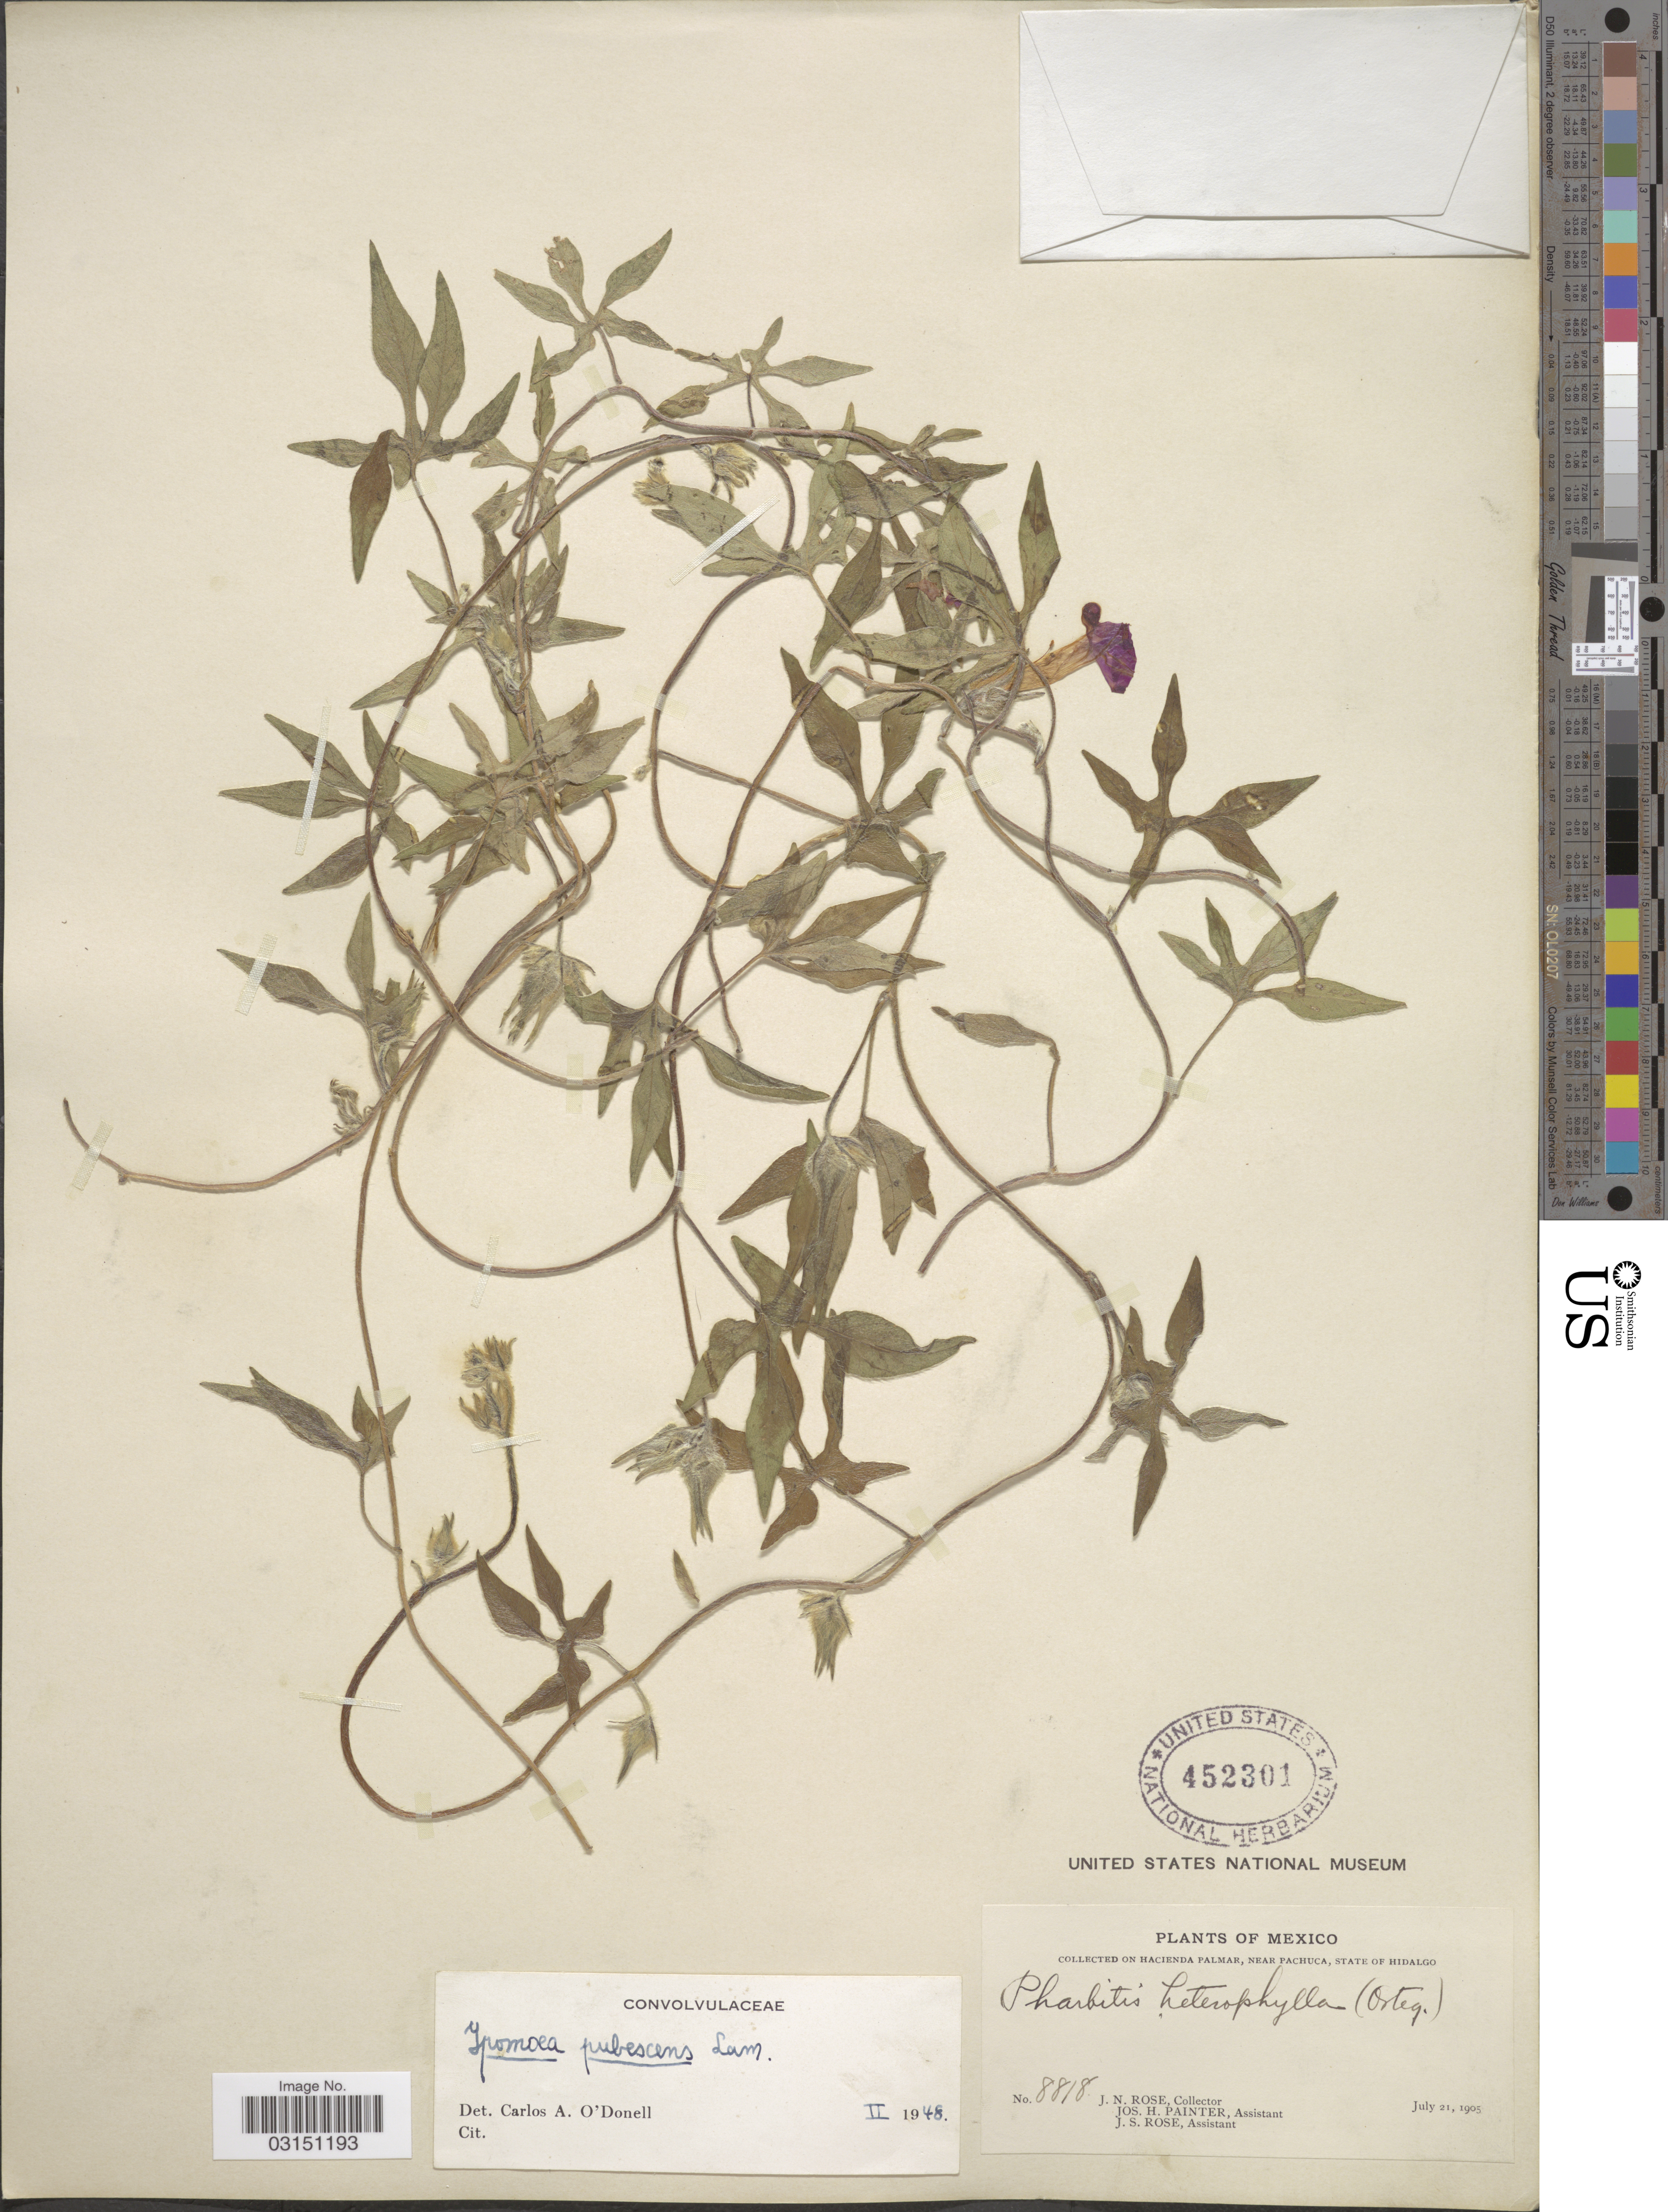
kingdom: Plantae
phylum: Tracheophyta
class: Magnoliopsida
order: Solanales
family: Convolvulaceae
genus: Ipomoea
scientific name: Ipomoea pubescens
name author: Lam.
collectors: J. N. Rose, J. H. Painter & J. S. Rose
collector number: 8818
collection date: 1905-07-21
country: Mexico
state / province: Hidalgo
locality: On Hacienda Palmar, near Pachuca.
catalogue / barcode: US 452301